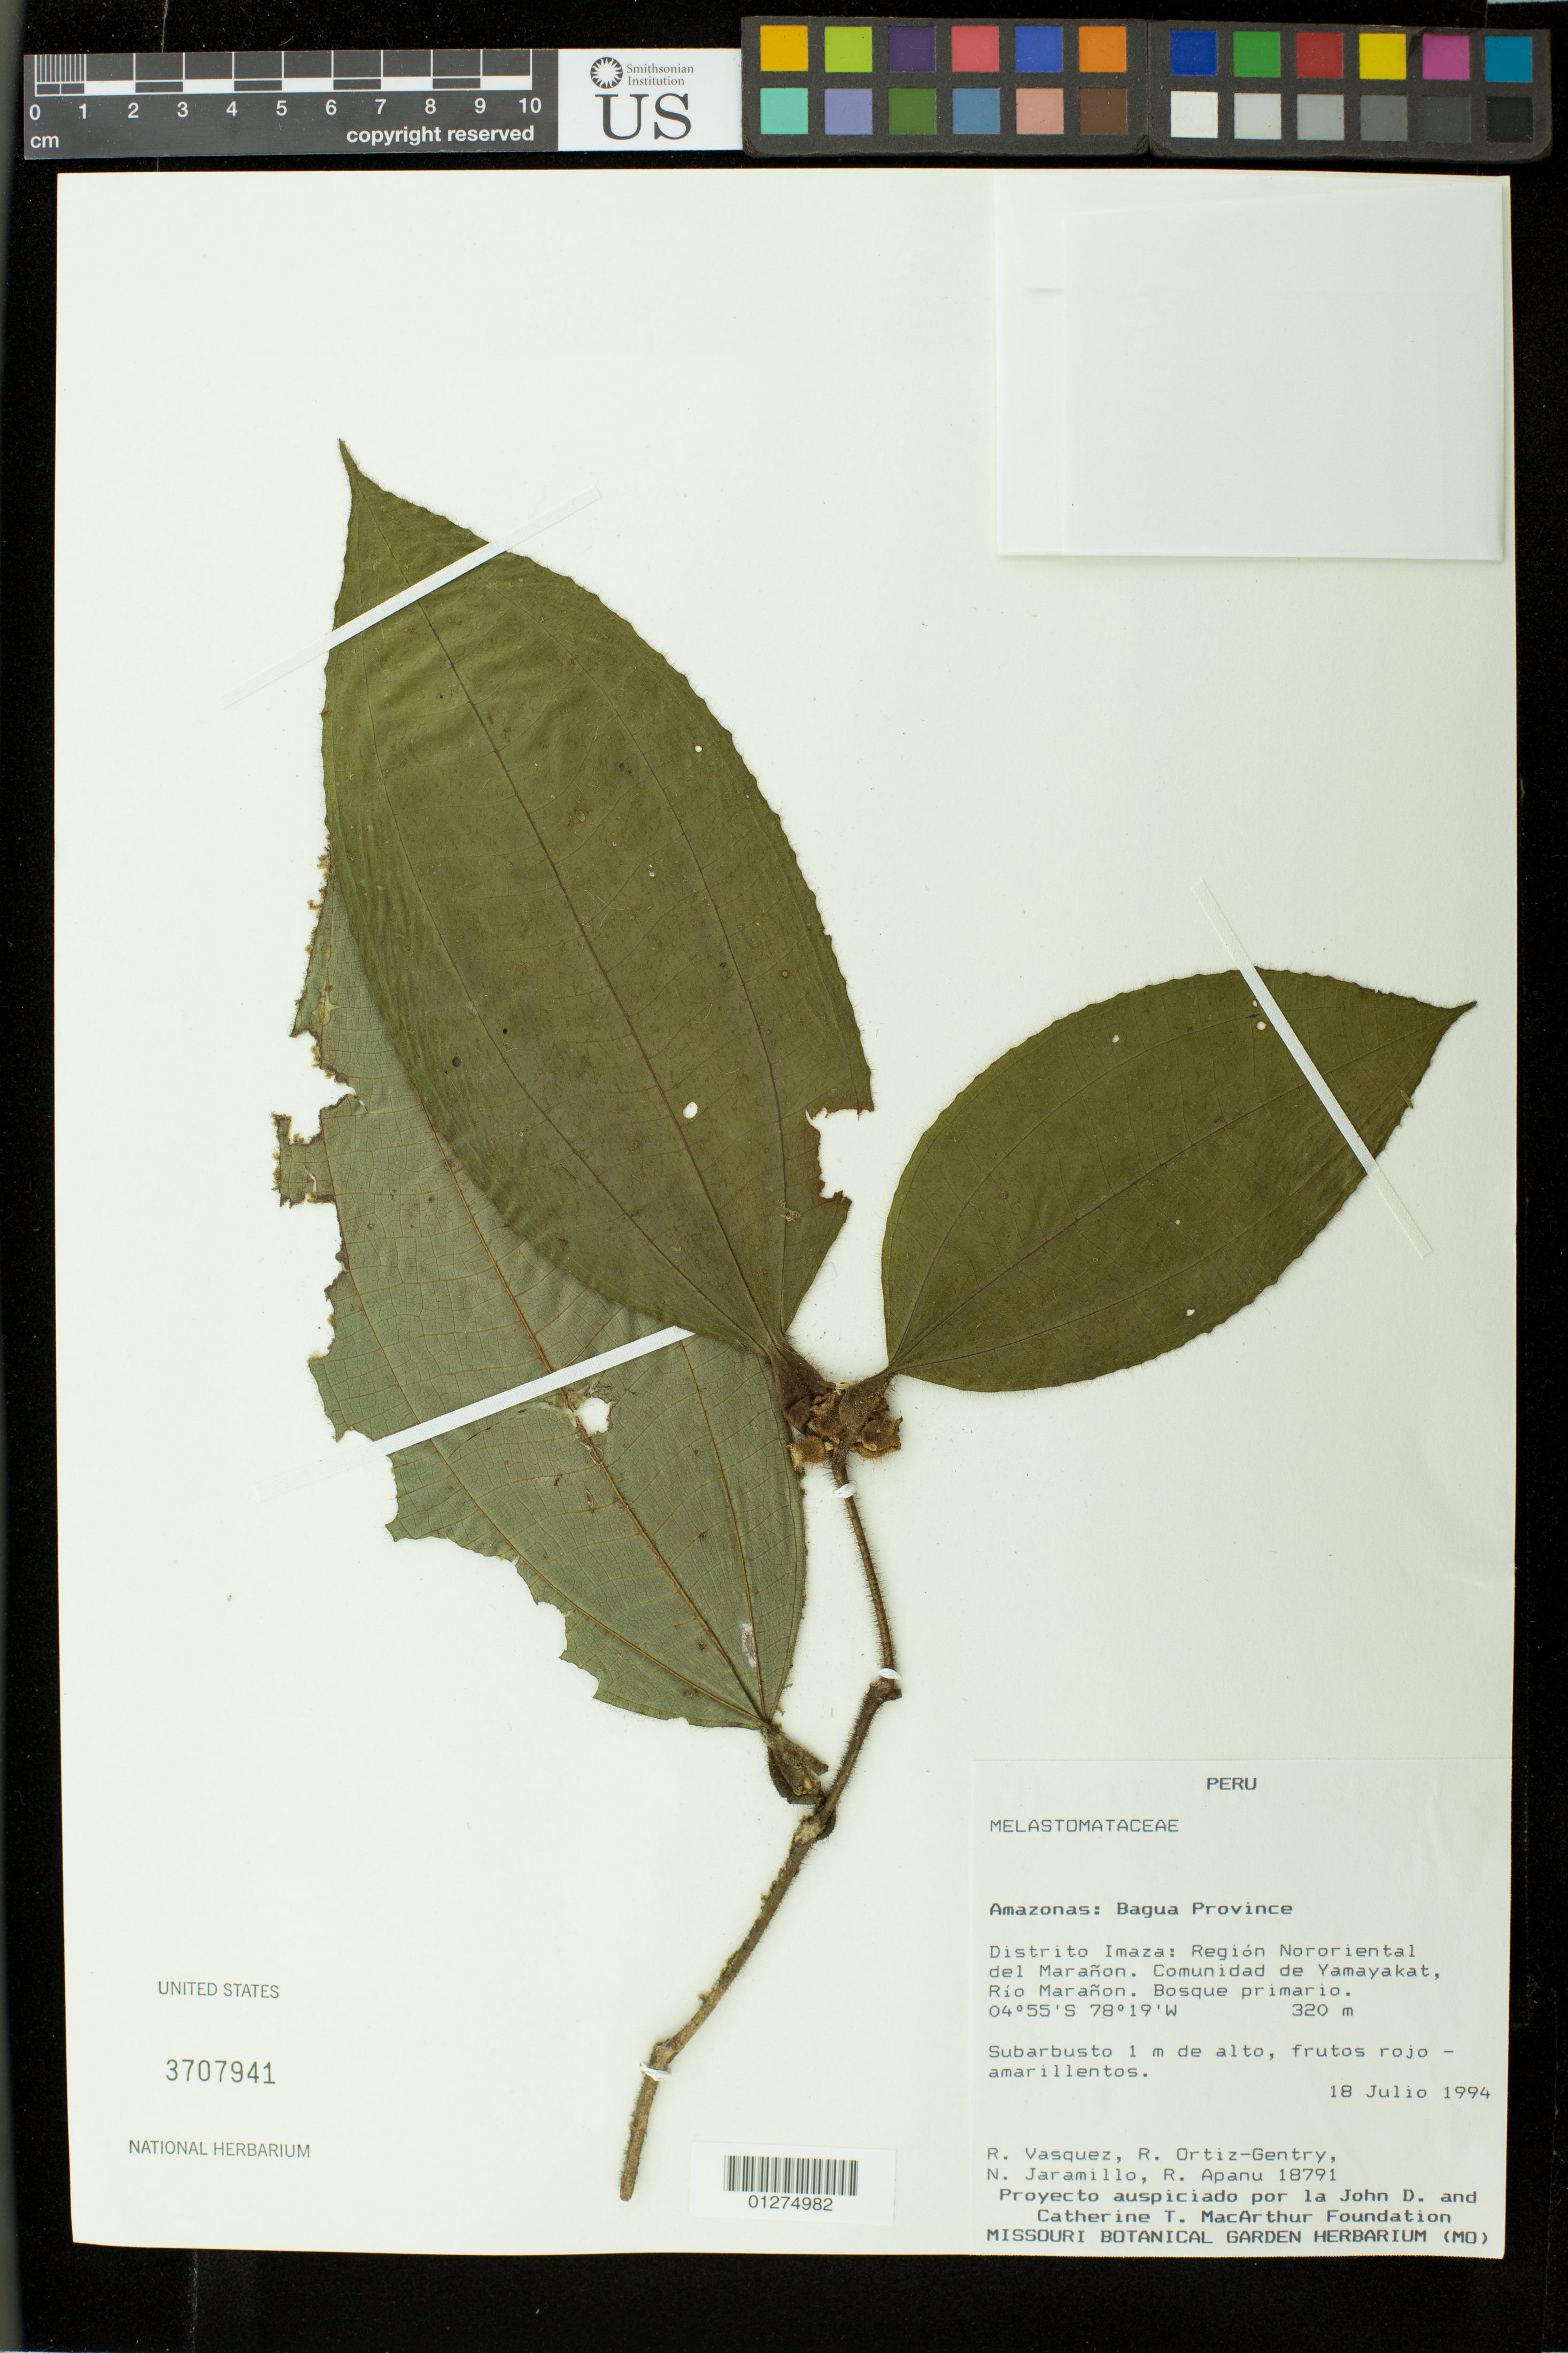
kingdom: Plantae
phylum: Tracheophyta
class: Magnoliopsida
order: Myrtales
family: Melastomataceae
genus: Tococa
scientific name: Tococa carolensis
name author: Gleason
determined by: Michelangeli, F. A.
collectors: R. Vasquez, R. Ortiz-Gentry, N. Jaramillo & R. Apanu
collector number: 18791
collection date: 1994-07-18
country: Peru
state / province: Amazonas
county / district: Bagua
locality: Distrito Imaza, Region Nororiental del Maranon, Comunidad de Yamayakat, Rio Maranon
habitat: bosque primario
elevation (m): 320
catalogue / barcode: US 3707941